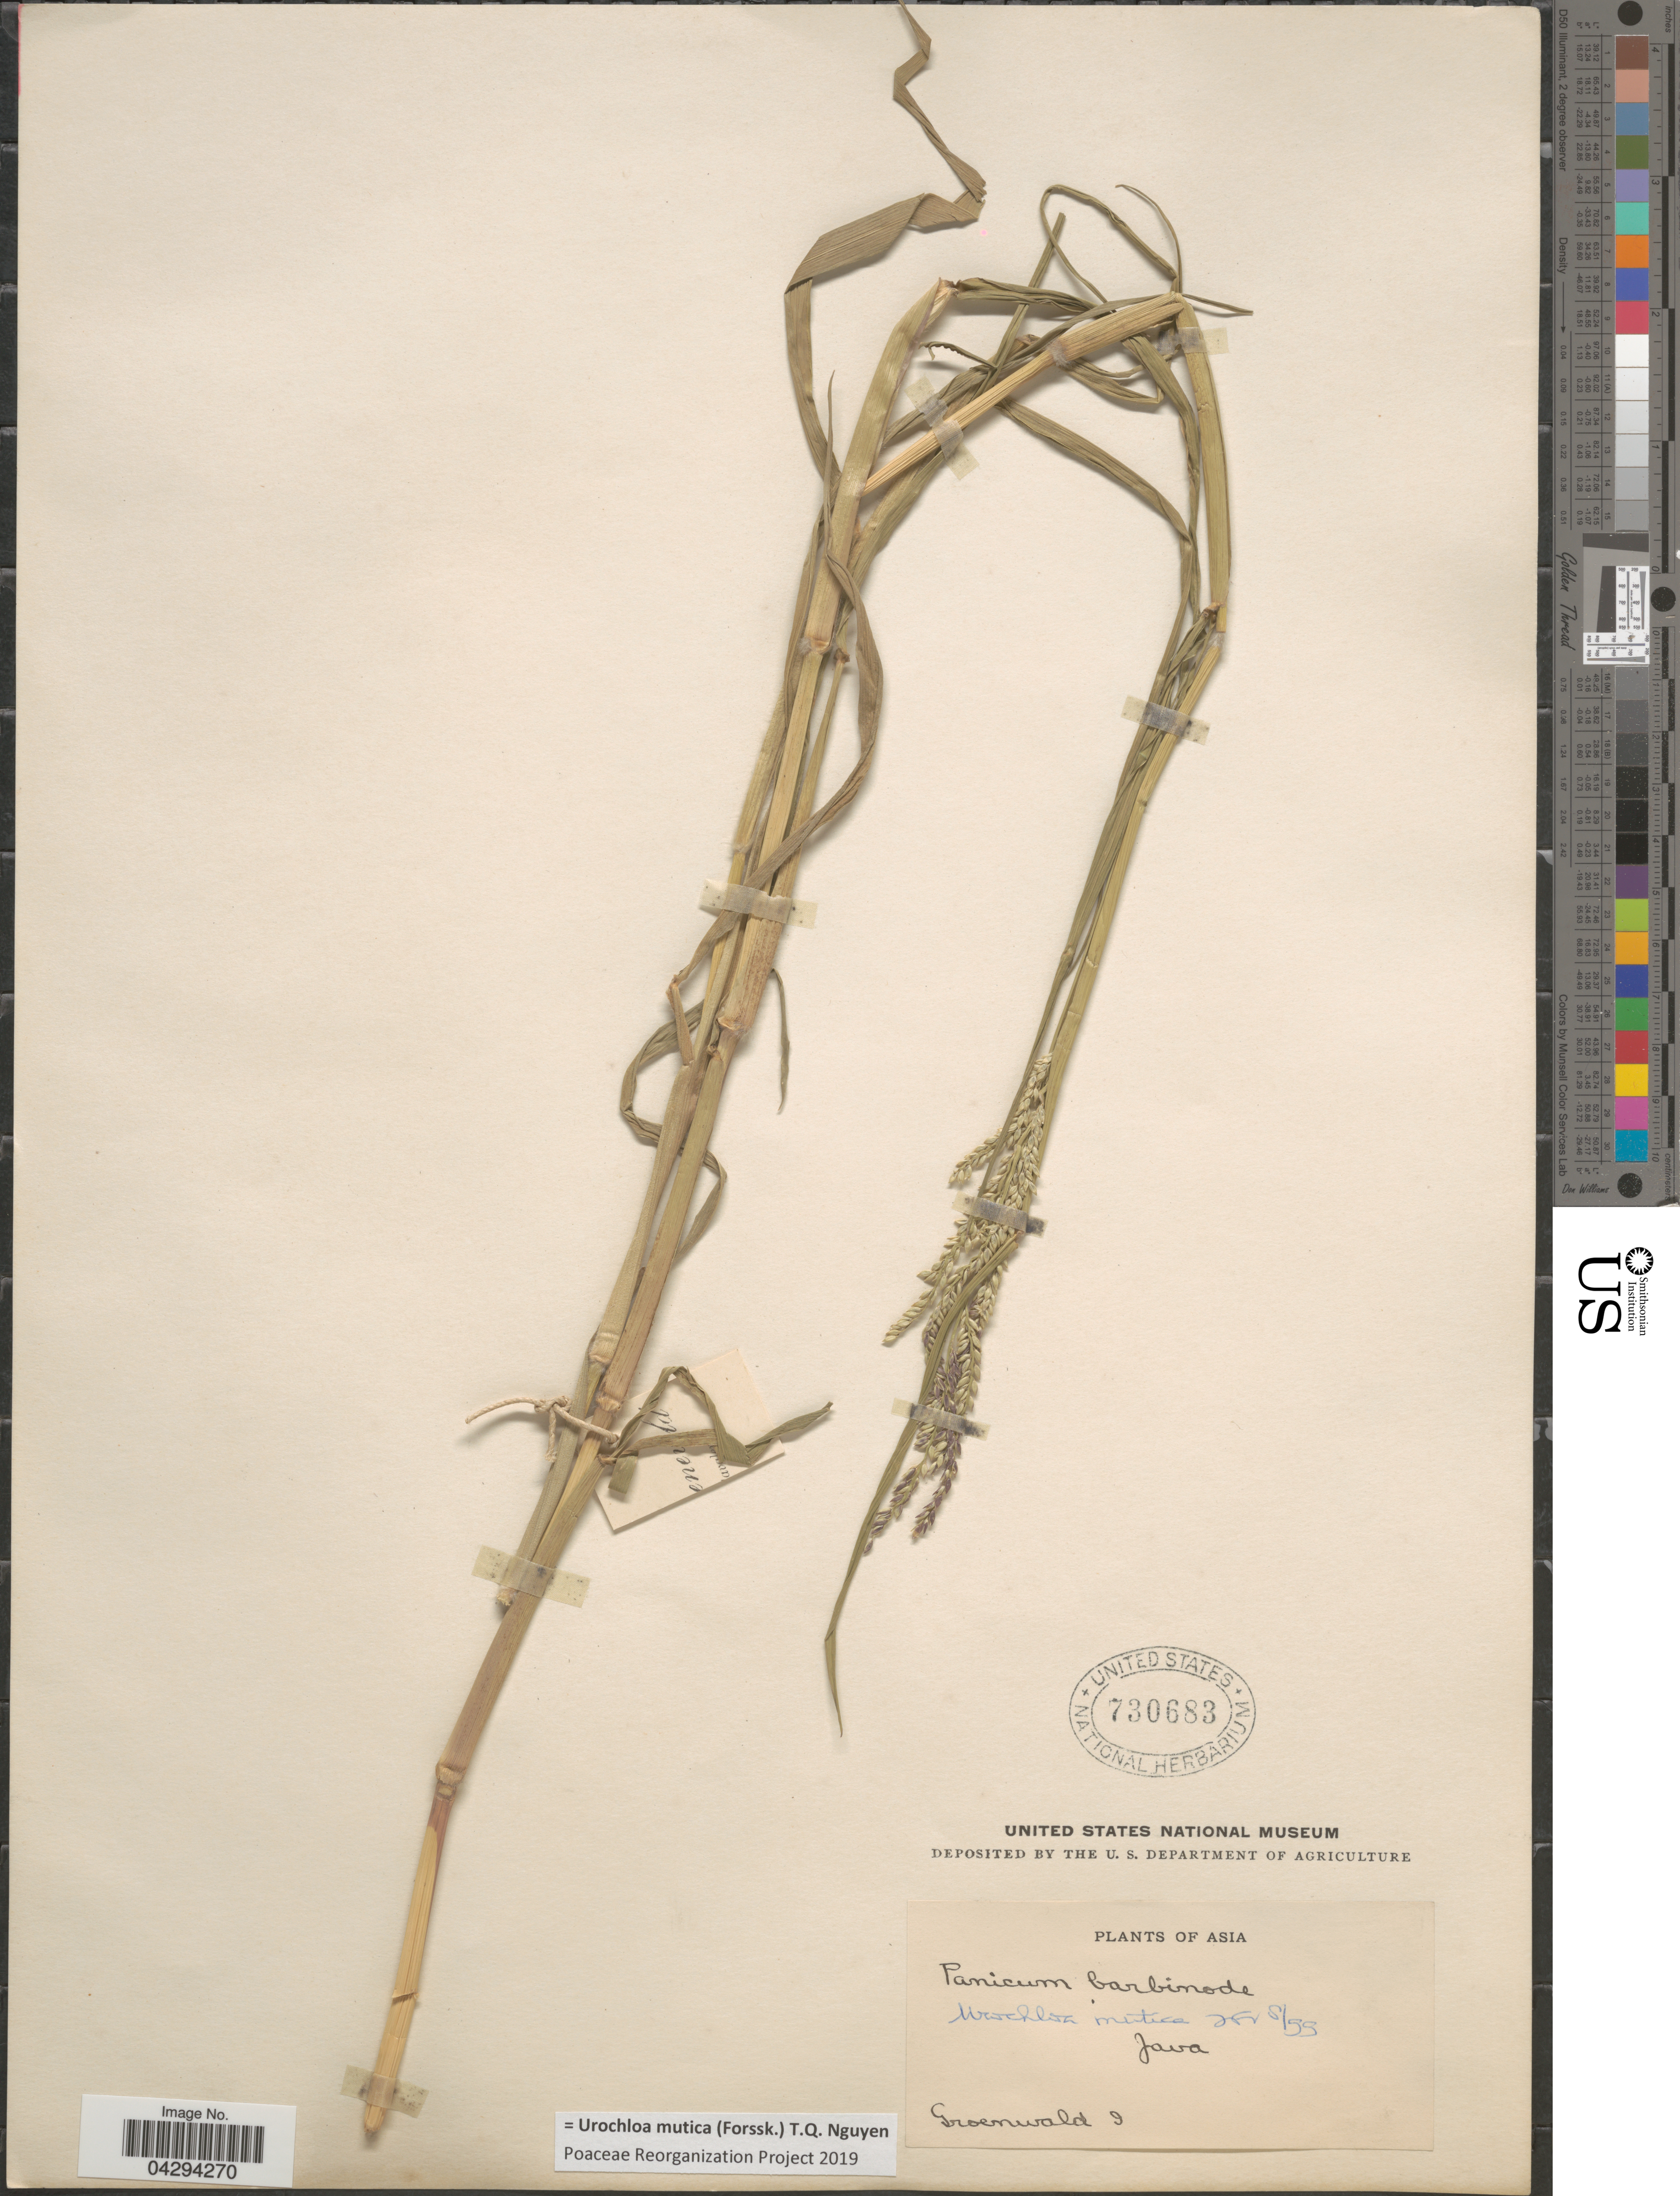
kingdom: Plantae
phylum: Tracheophyta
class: Liliopsida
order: Poales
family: Poaceae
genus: Urochloa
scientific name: Urochloa mutica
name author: (Forssk.) T.Q. Nguyen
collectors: Groenwald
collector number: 9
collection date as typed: Transcribed d/m/y: 25/8/99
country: Indonesia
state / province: Java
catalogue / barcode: US 730683